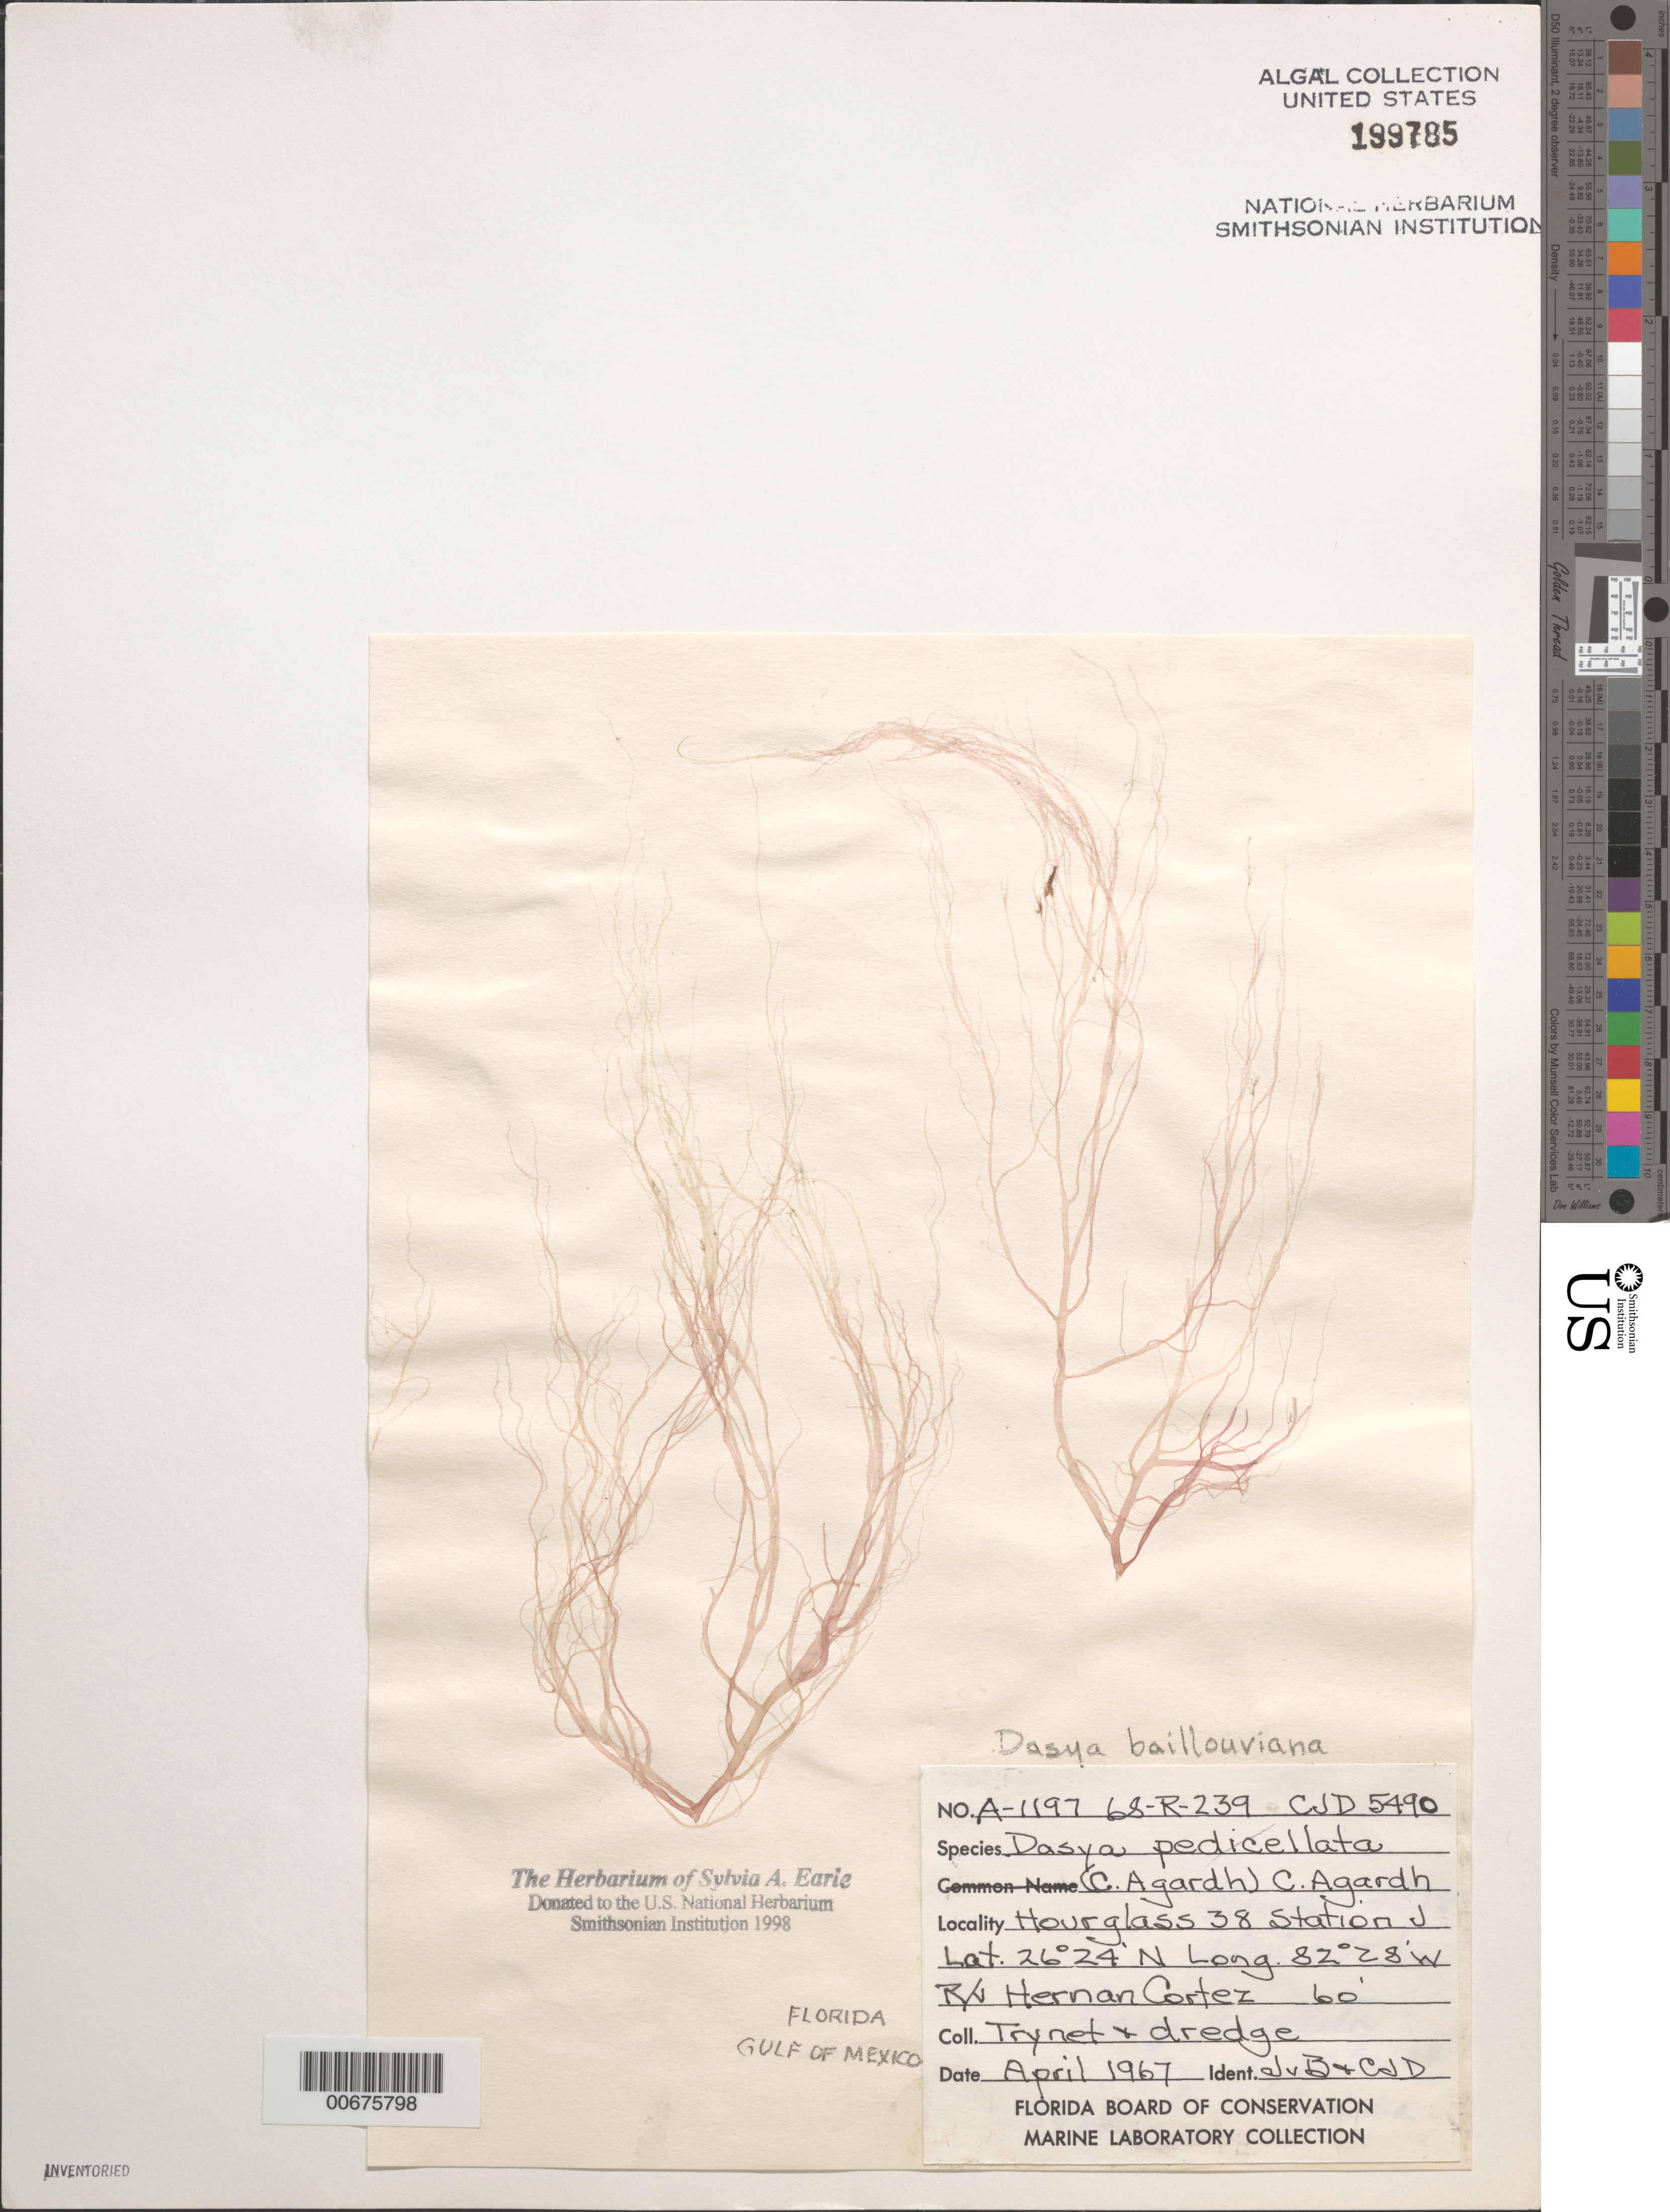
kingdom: Plantae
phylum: Rhodophyta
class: Florideophyceae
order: Ceramiales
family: Dasyaceae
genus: Dasya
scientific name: Dasya pedicellata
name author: (C. Agardh) C. Agardh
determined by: Algae name updating Project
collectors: C. Dawes & J. Van B.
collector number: CJD 5490 & A-1197 & 68-R-239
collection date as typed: Apr 1967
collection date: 1967-04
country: United States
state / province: Florida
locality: Gulf of Mexico off Lee County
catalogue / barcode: US 199785